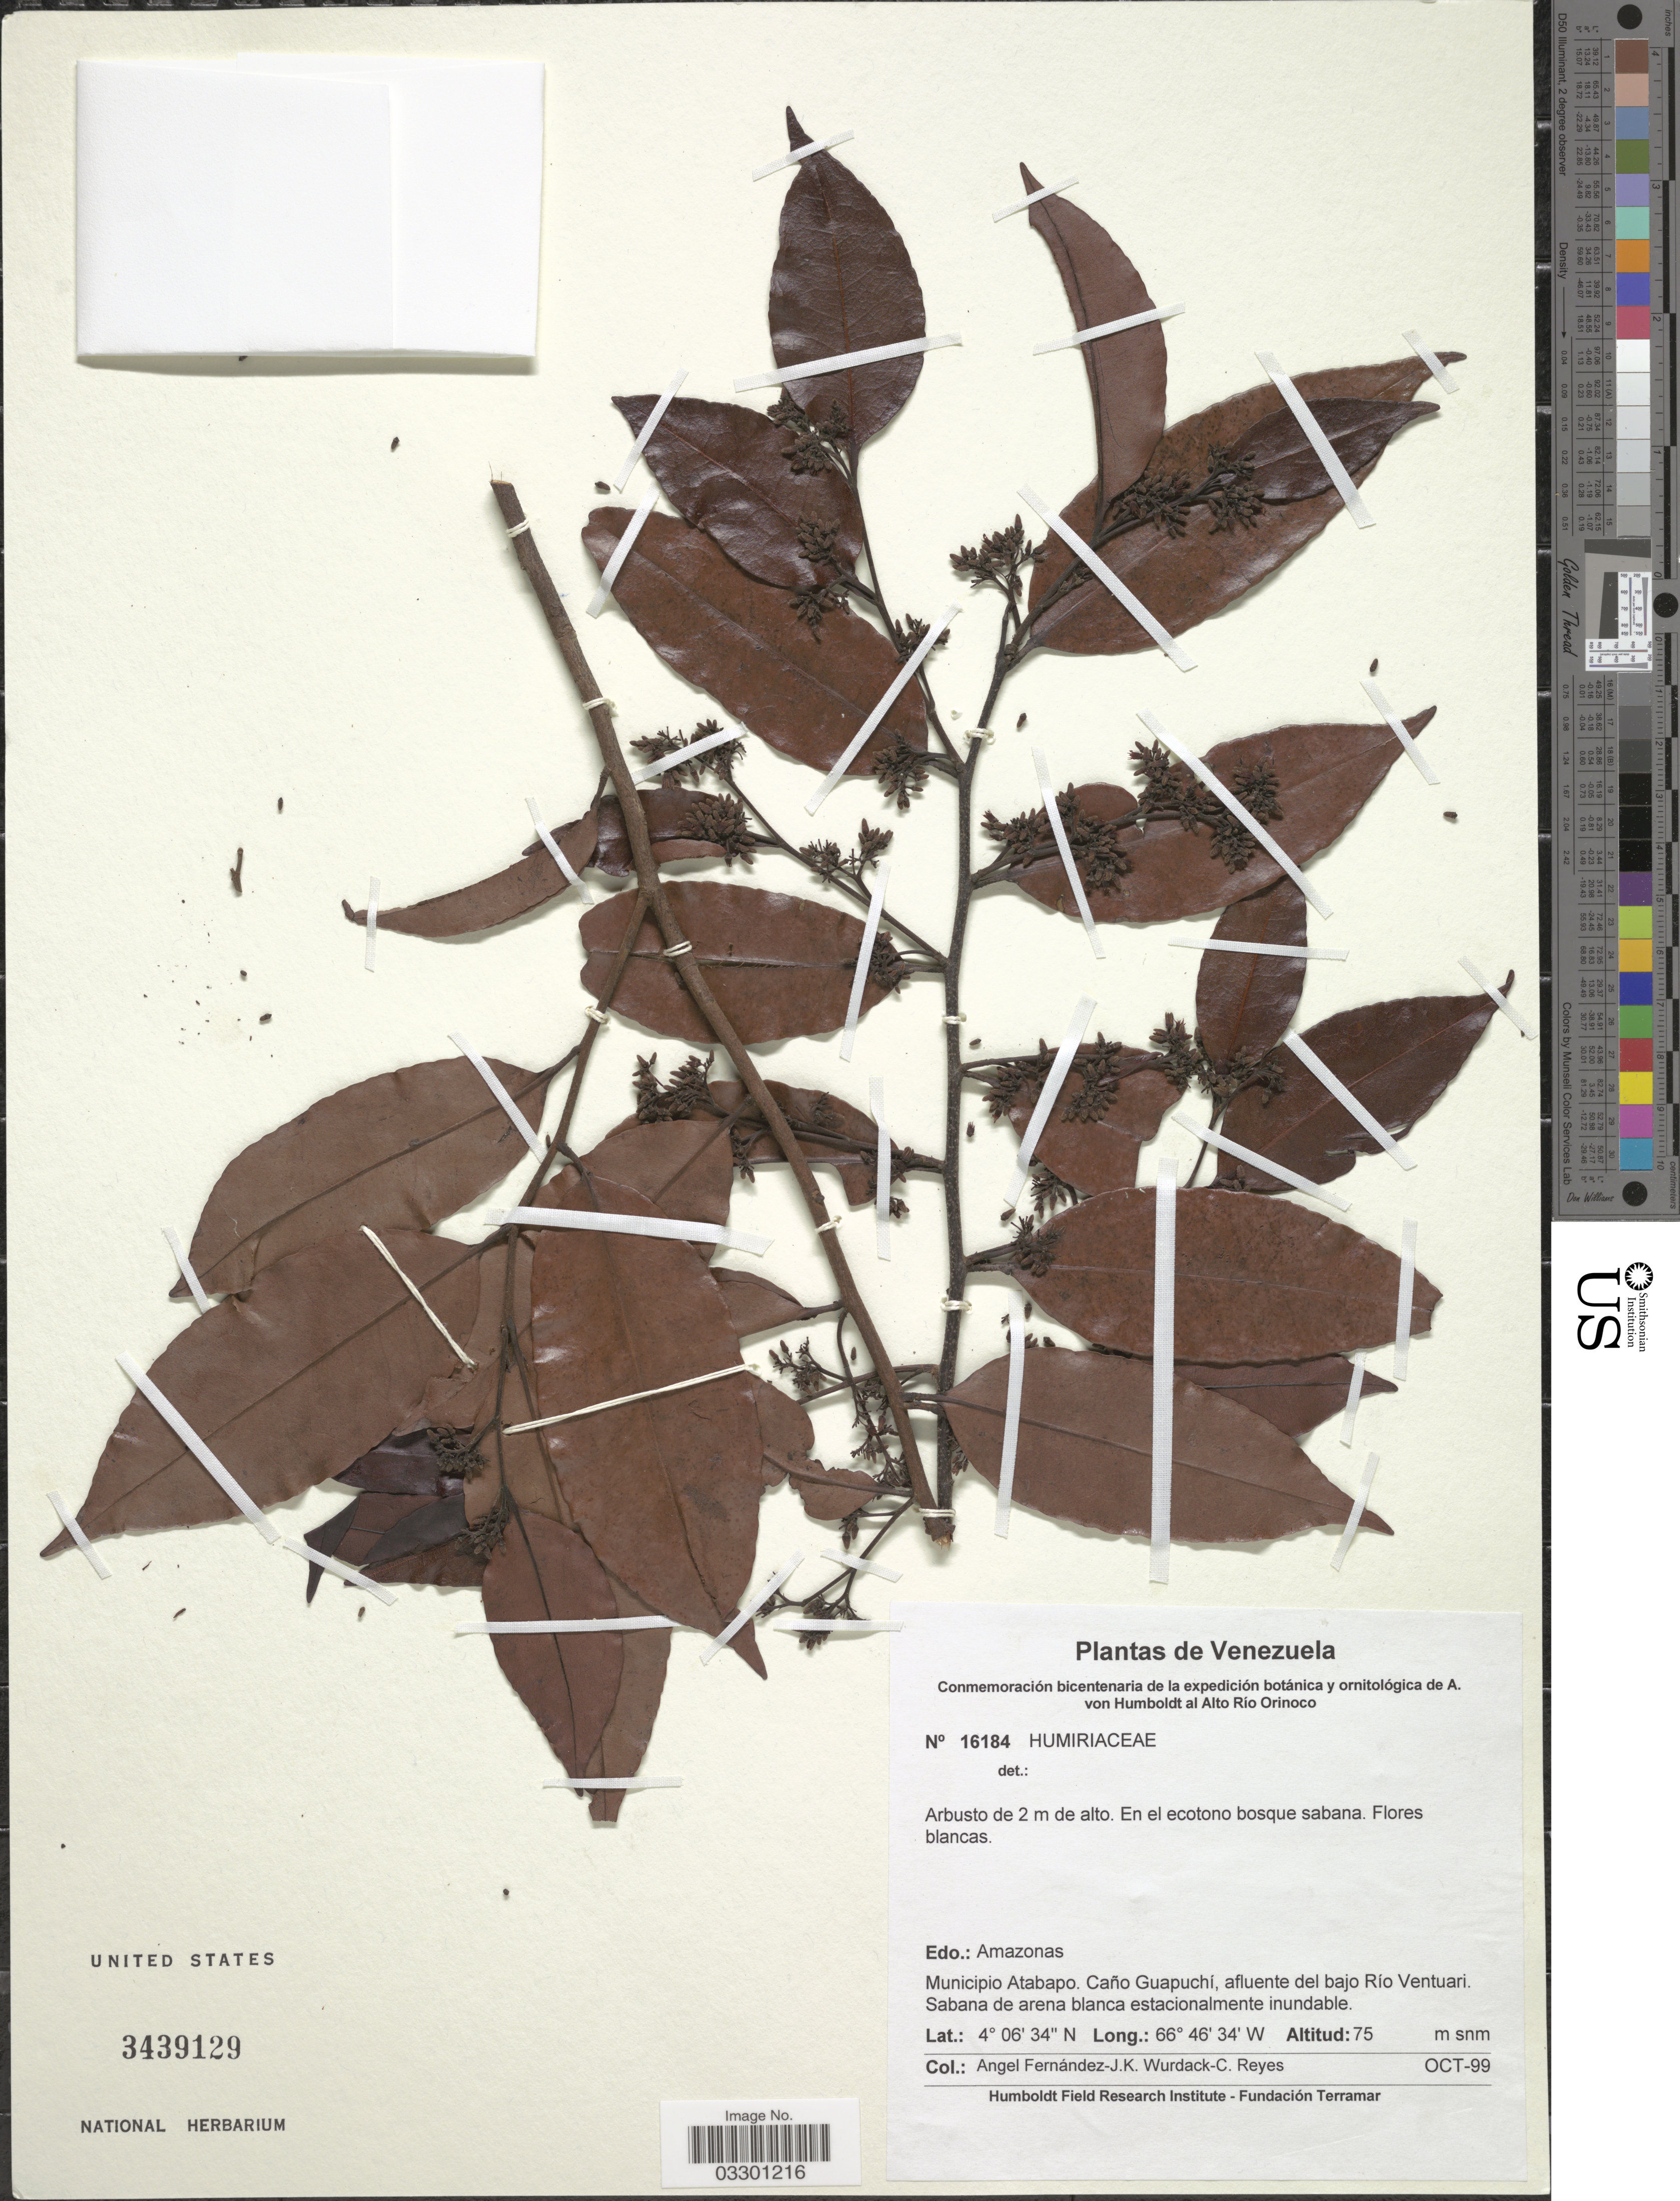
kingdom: Plantae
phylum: Tracheophyta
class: Magnoliopsida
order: Malpighiales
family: Humiriaceae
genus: Sacoglottis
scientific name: Sacoglottis sp.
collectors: Á. Fernández, J. J. Wurdack & C. Reyes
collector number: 16184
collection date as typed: Transcribed d/m/y: /10/99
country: Venezuela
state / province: Amazonas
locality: Municipio Atabapo. Caño Guapuchí, afluente del bajo Río Ventuari.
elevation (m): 75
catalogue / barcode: US 3439129